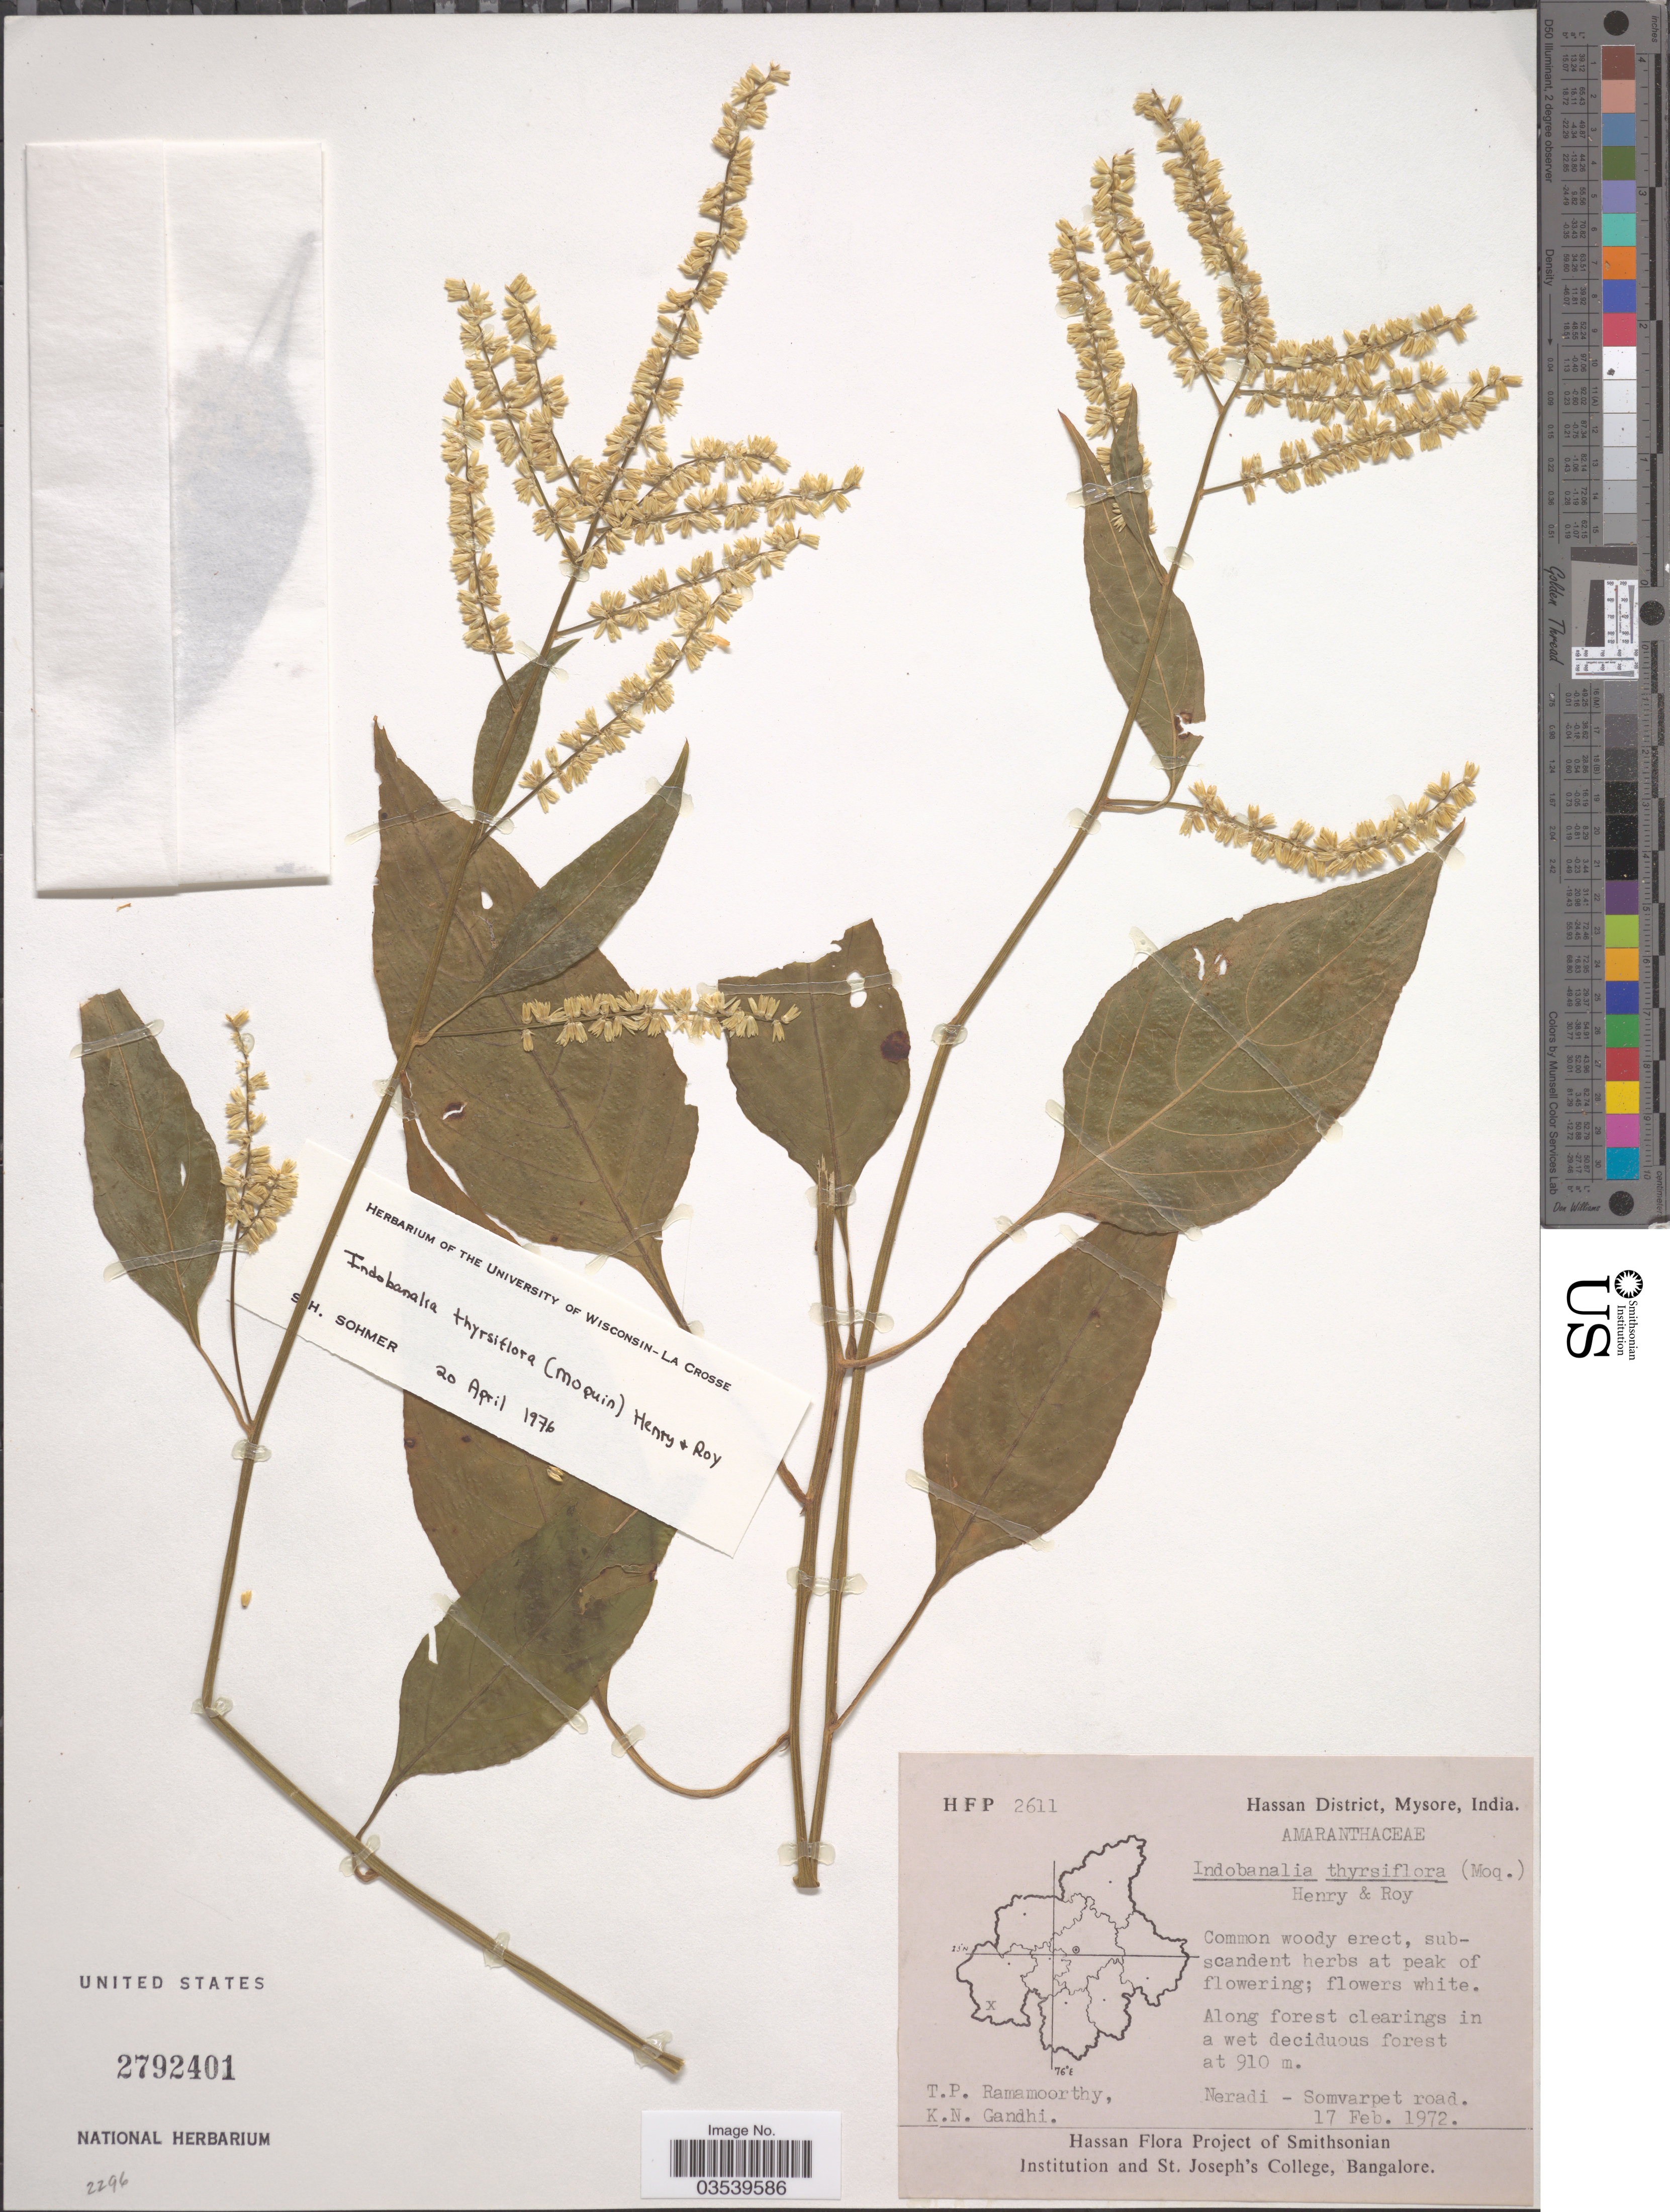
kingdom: Plantae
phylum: Tracheophyta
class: Magnoliopsida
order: Caryophyllales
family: Amaranthaceae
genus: Indobanalia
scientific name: Indobanalia thyrsiflora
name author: (Moq.) A. N. Henry & B. Roy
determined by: Sohmer, S. H.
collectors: T. P. Ramamoorthy & K. N. Gandhi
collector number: HFP2611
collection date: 1972-02-17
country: India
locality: Hassan District, Mysore. Neradi - Somvarpet road.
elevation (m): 910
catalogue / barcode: US 2792401